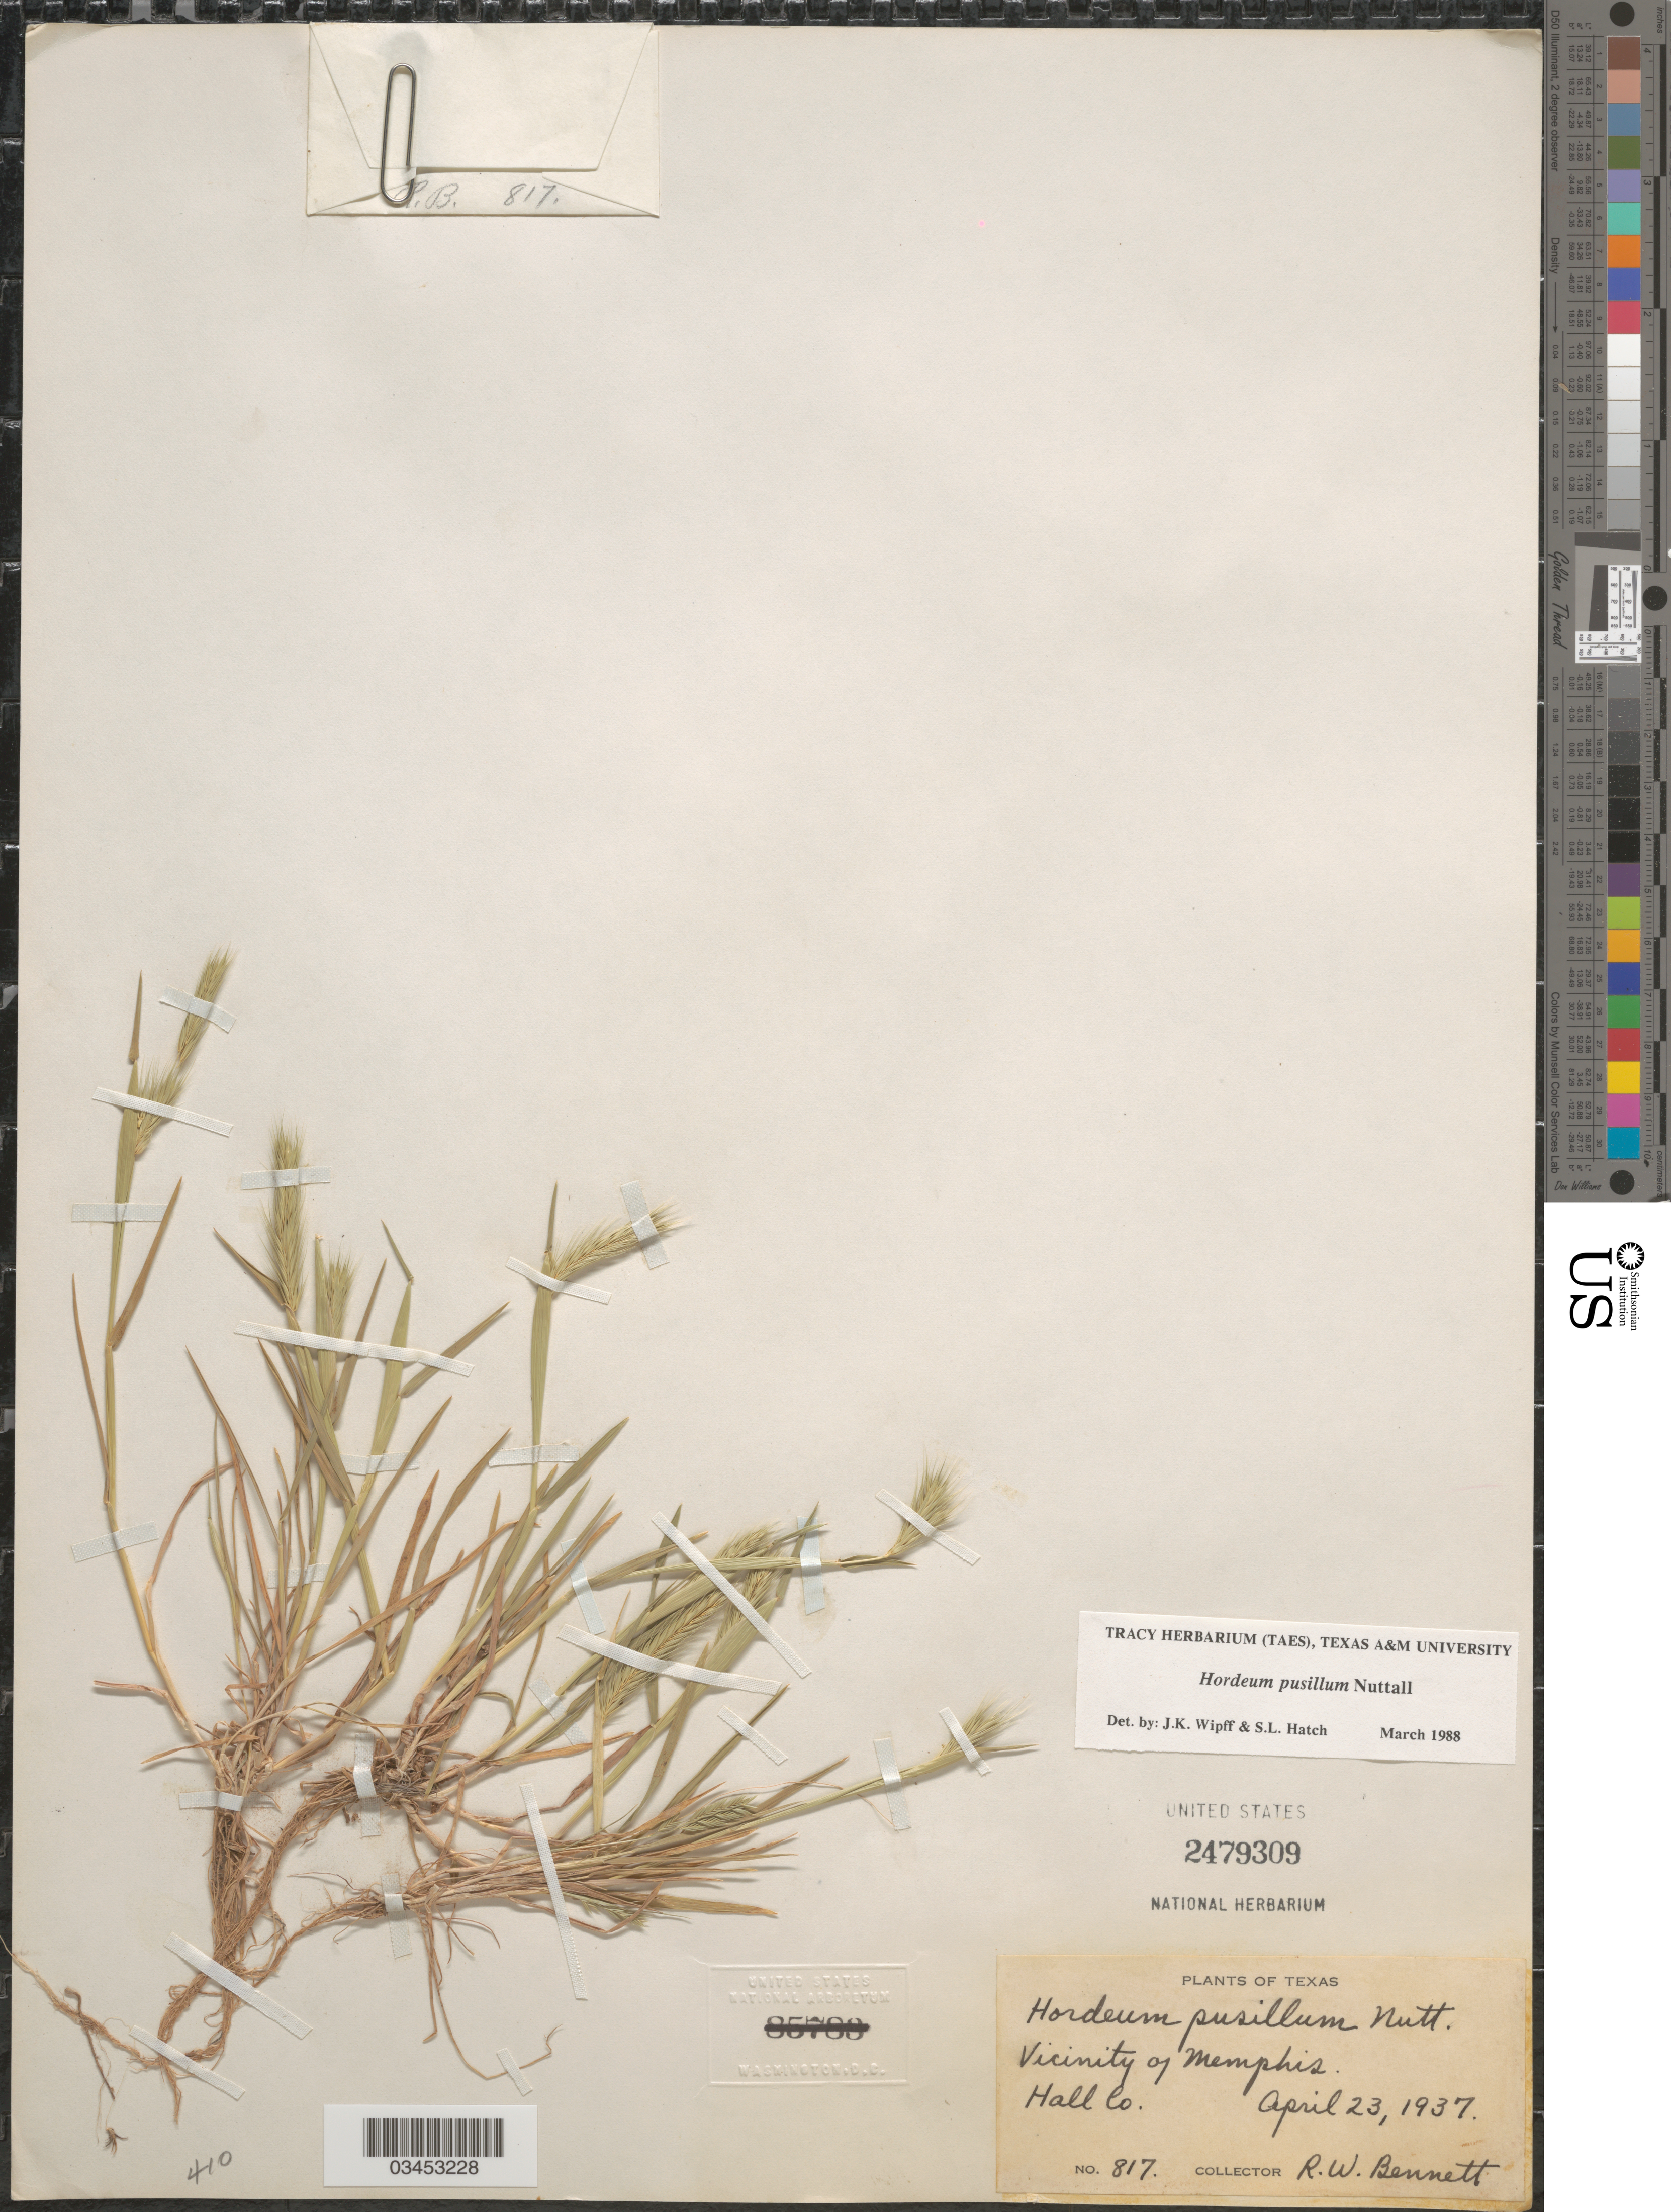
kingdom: Plantae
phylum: Tracheophyta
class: Liliopsida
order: Poales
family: Poaceae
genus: Hordeum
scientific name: Hordeum pusillum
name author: Nutt.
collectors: R. W. Bennett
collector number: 817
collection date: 1937-04-23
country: United States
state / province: Texas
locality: Vicinity of Memphis. Hall Co.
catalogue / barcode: US 2479309